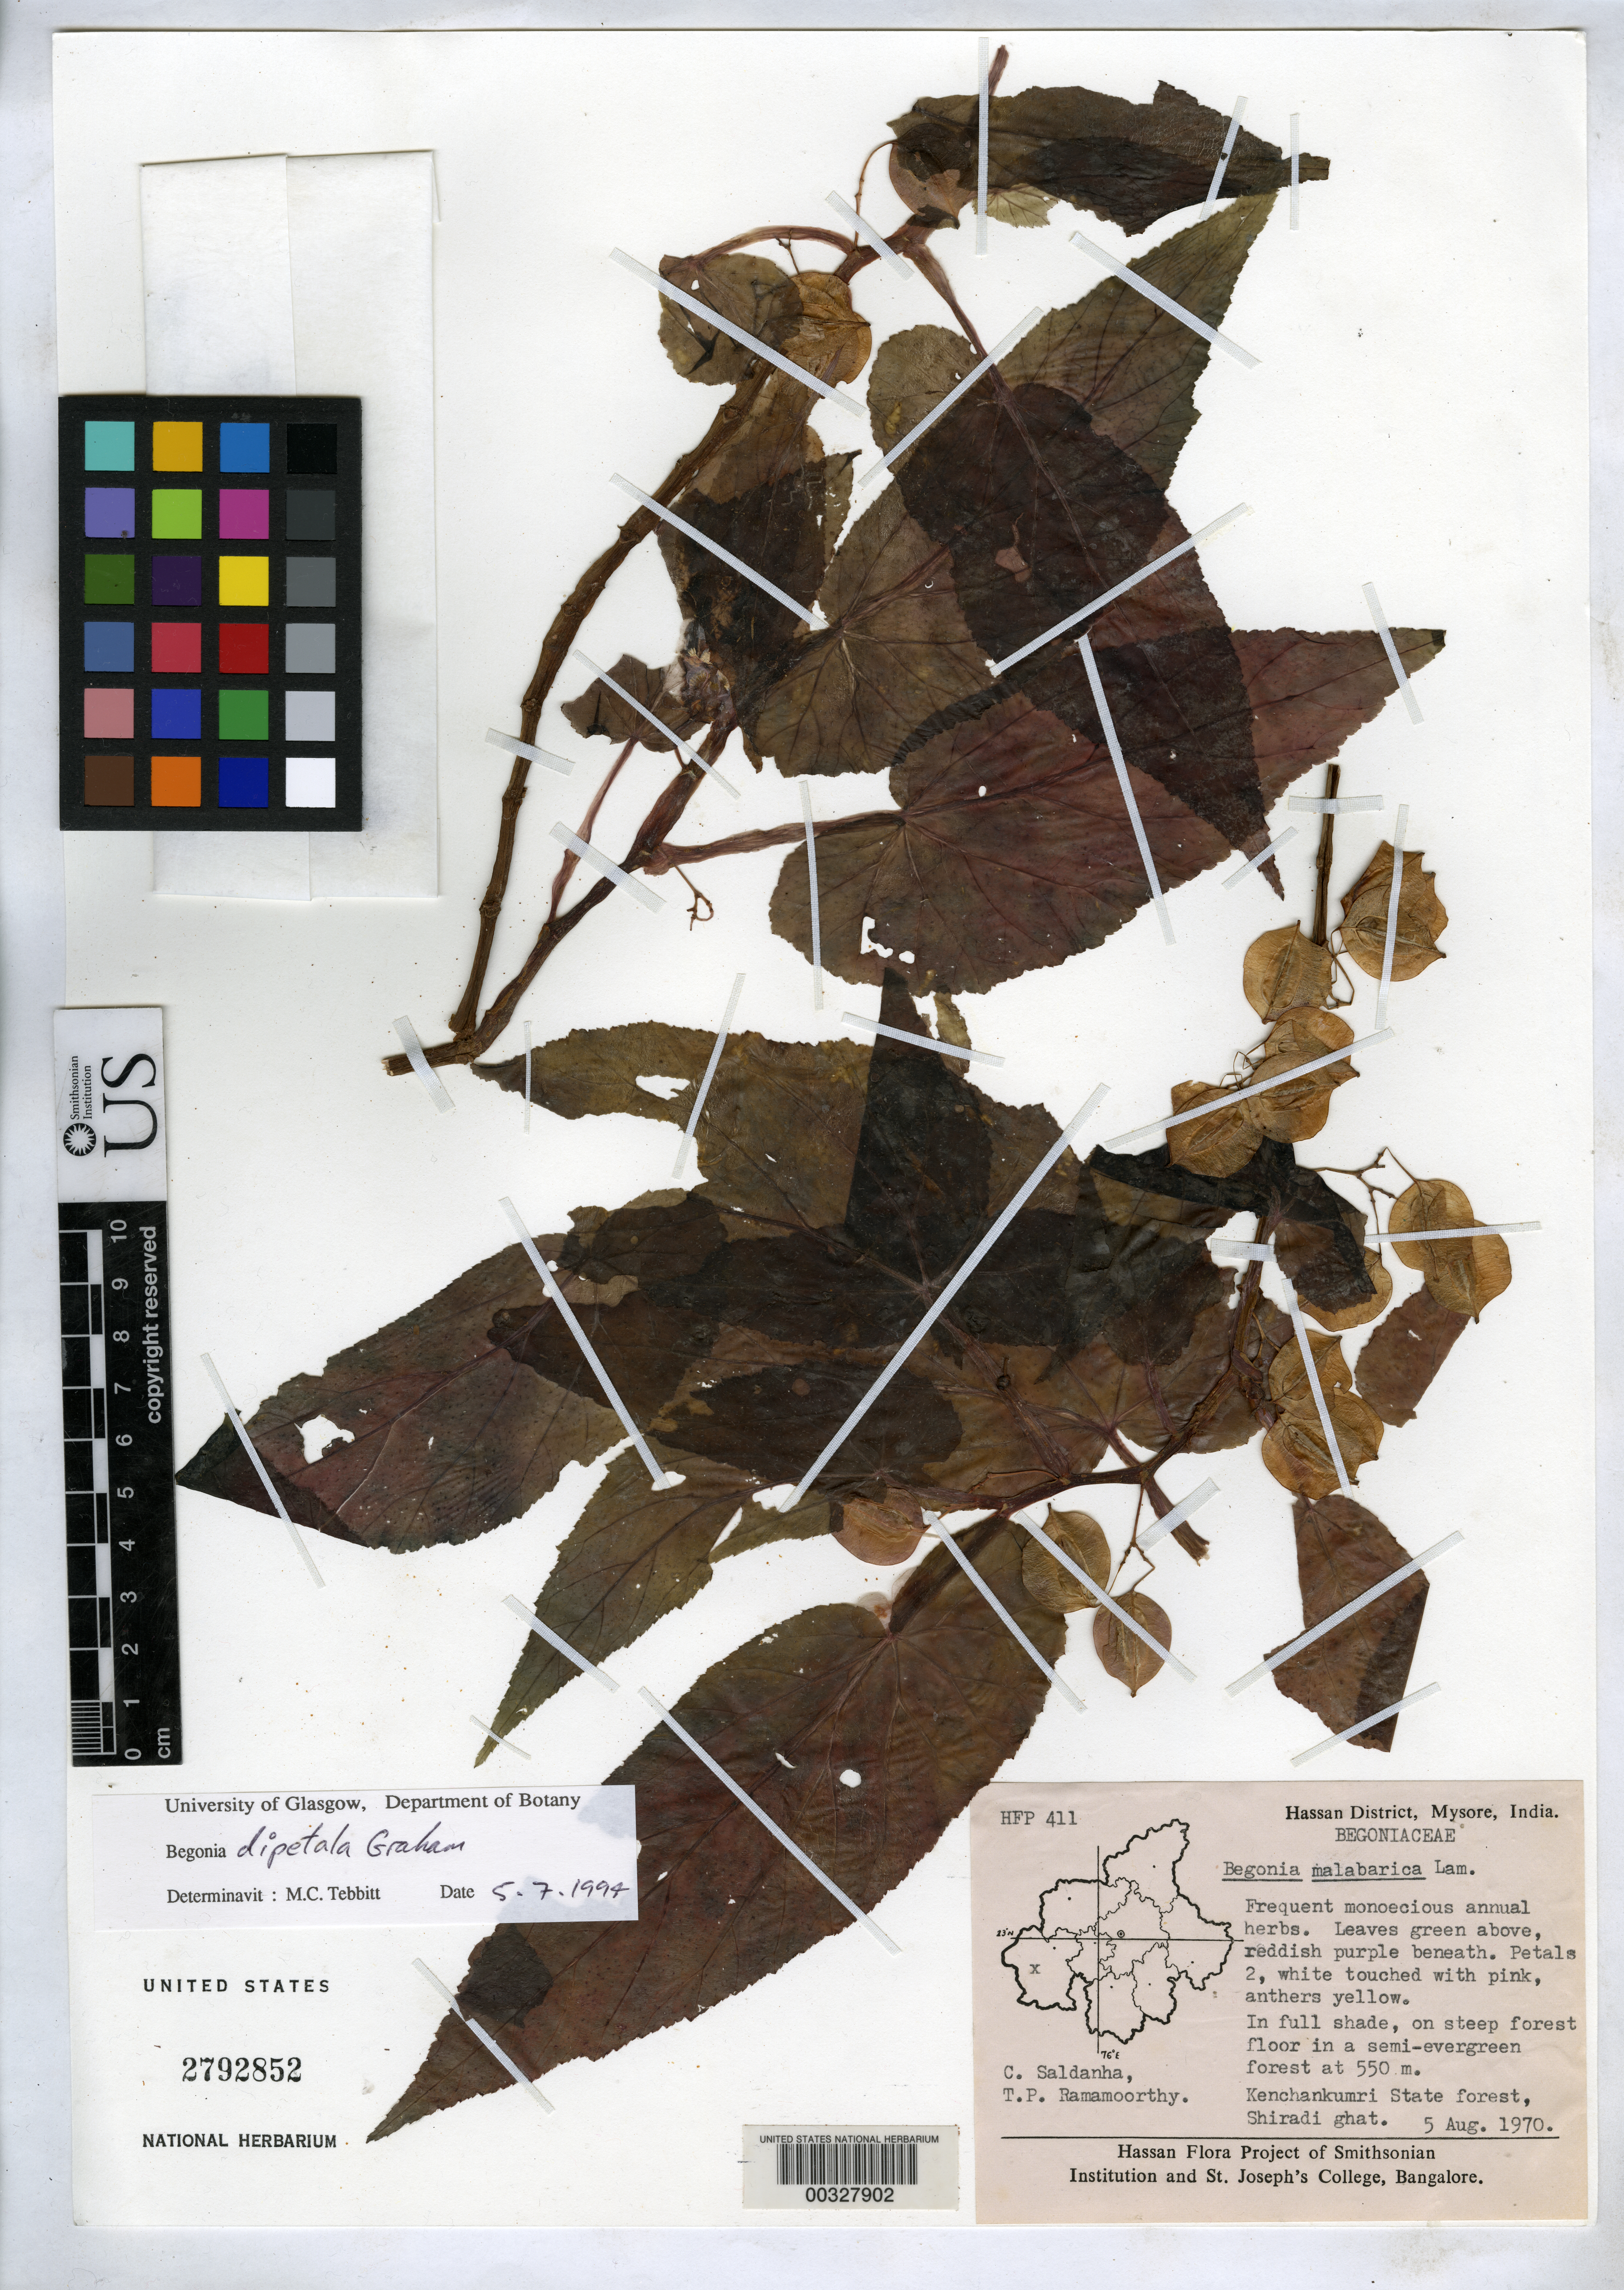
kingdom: Plantae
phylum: Tracheophyta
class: Magnoliopsida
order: Cucurbitales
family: Begoniaceae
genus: Begonia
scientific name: Begonia dipetala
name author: Graham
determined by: Tebbitt, M. C.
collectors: C. J. Saldanha & T. P. Ramamoorthy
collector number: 411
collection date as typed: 05 Aug 1970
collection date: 1970-08-05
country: India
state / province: Karnataka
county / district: Hassan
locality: Kenchankumi state forest, shiradi ghat, mysore state [mysore state = karnataka.]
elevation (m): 550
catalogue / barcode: US 2792852